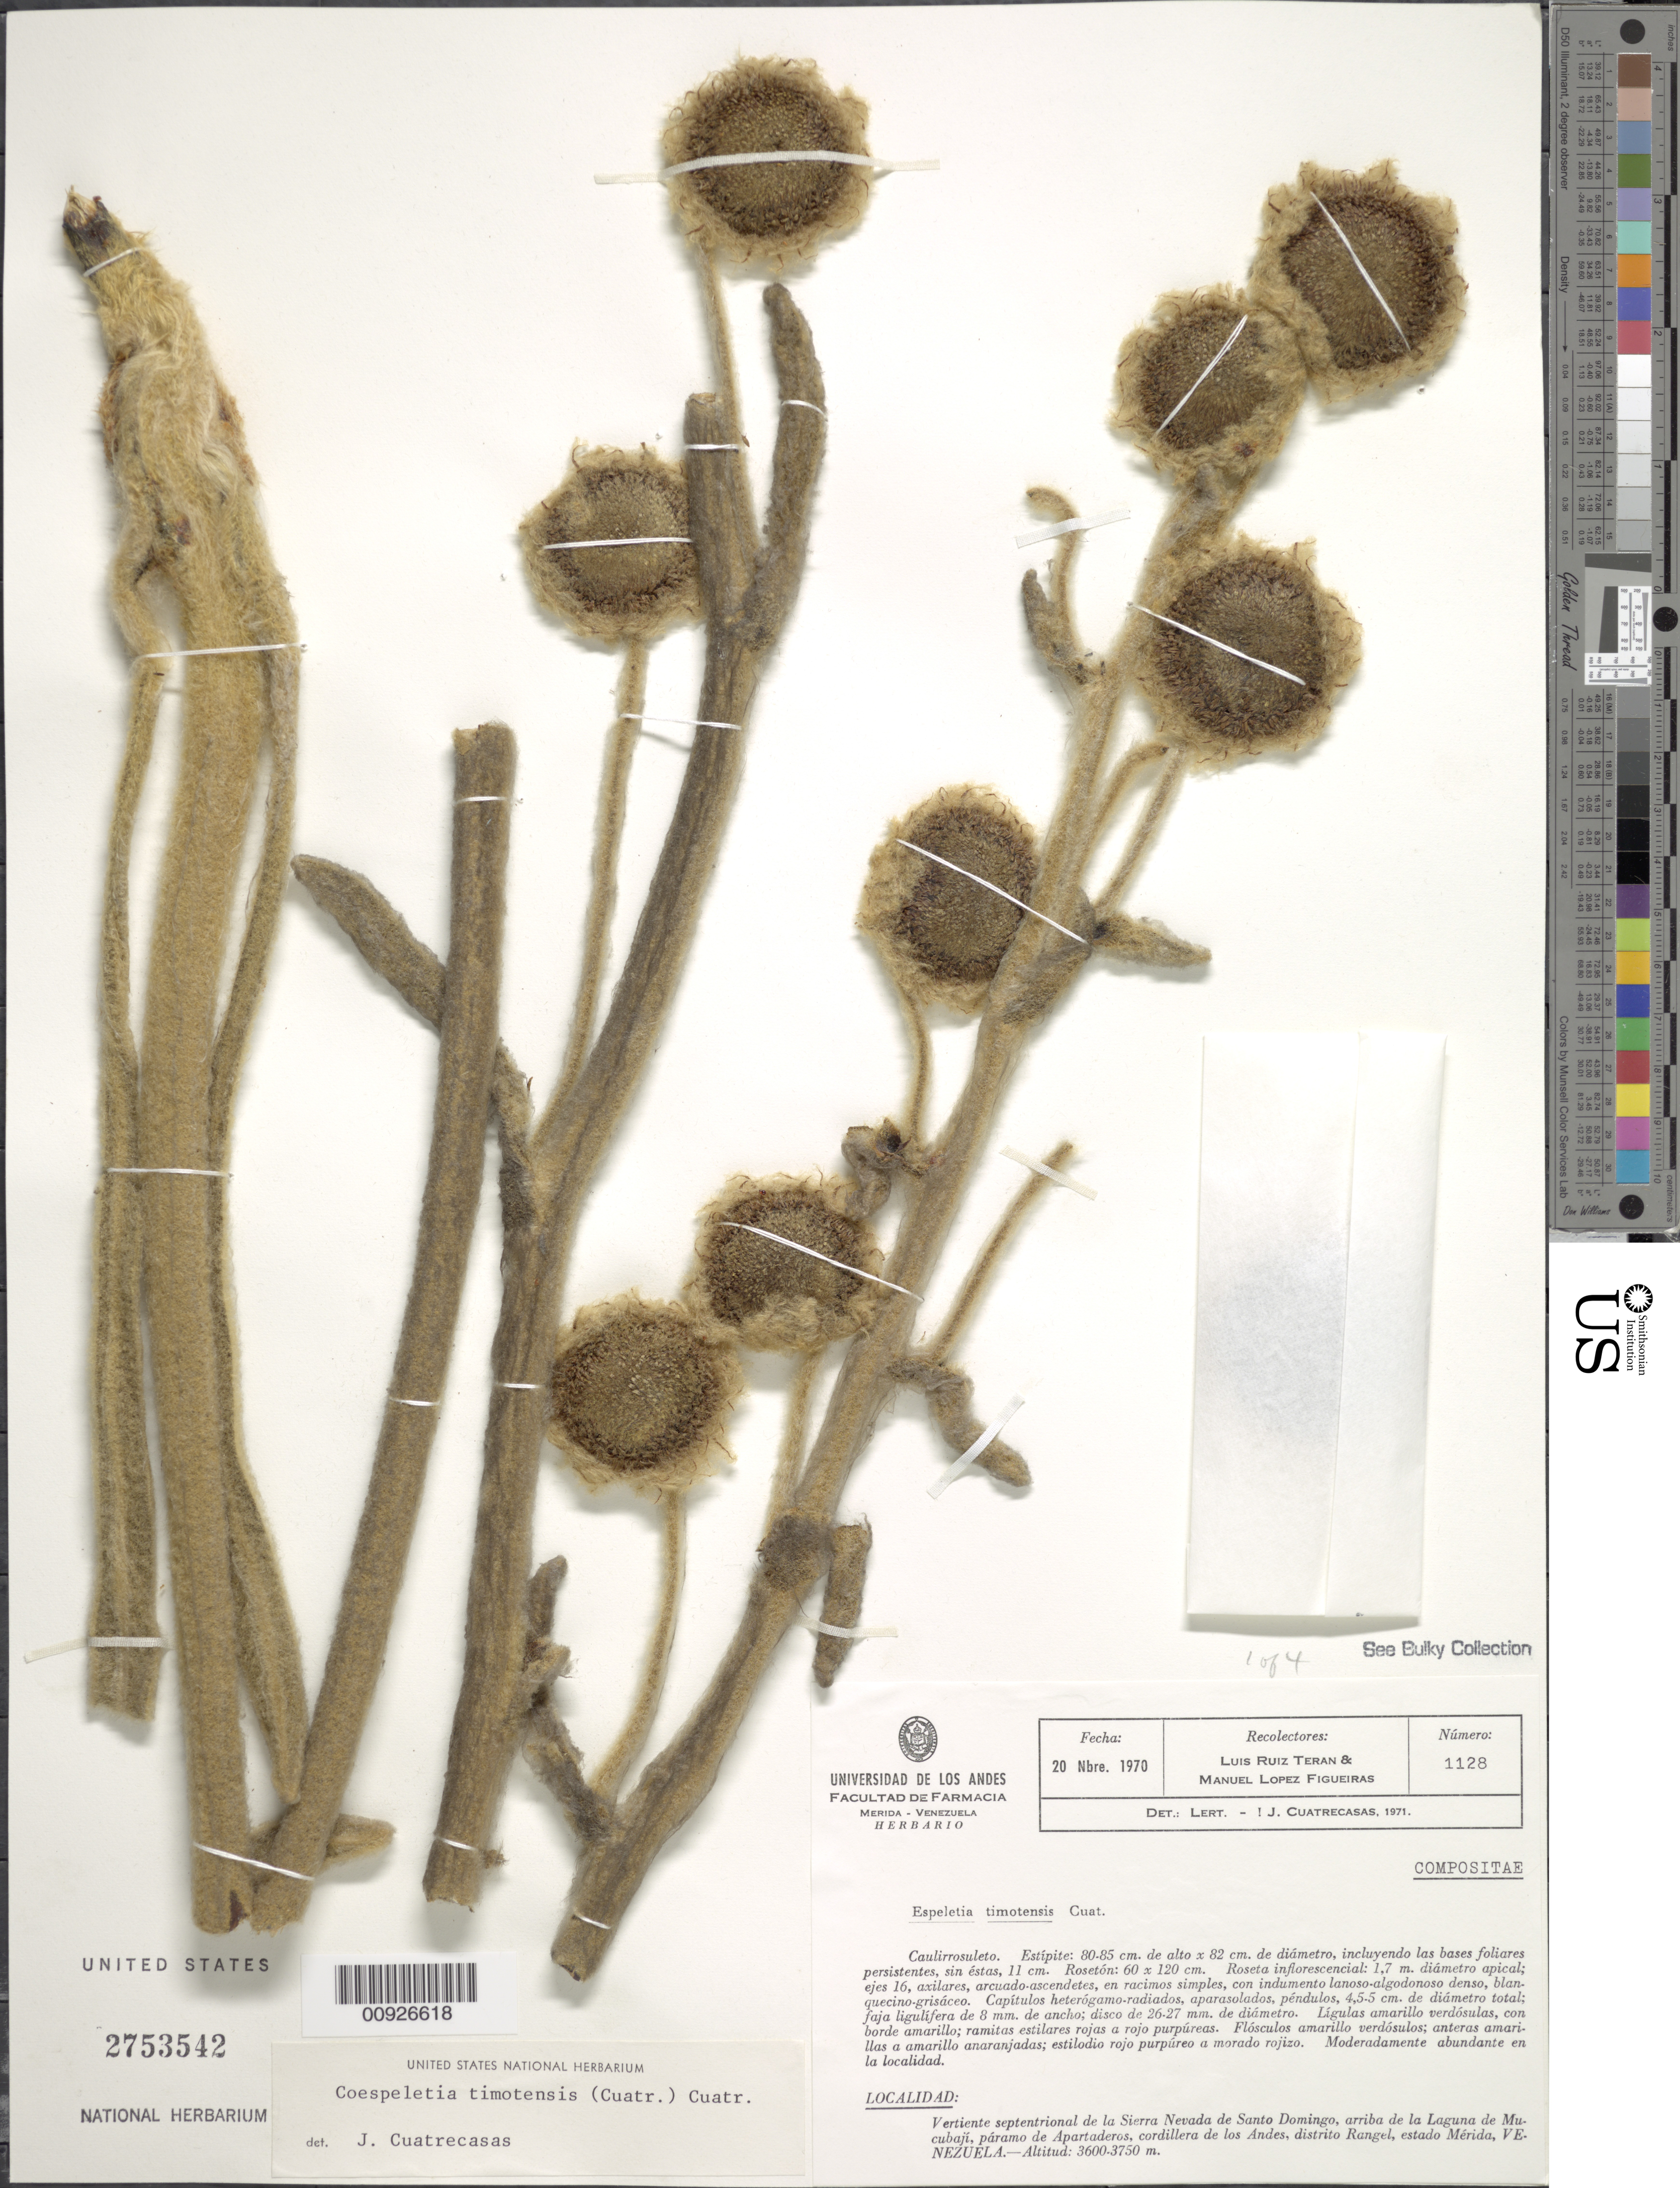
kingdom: Plantae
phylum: Tracheophyta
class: Magnoliopsida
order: Asterales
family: Asteraceae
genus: Coespeletia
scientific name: Coespeletia timotensis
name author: (Cuatrec.) Cuatrec.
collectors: L. E. Ruíz-Terán & M. López Figueiras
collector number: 1128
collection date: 1970-11-20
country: Venezuela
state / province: Mérida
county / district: Rangel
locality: Páramo de Apartaderos. Vertiente septentrional de la Sierra Nevada de Santo Domingo, arriba de la Laguna de Mucubají, cordillera de los Andes.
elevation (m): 3600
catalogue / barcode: US 2753542